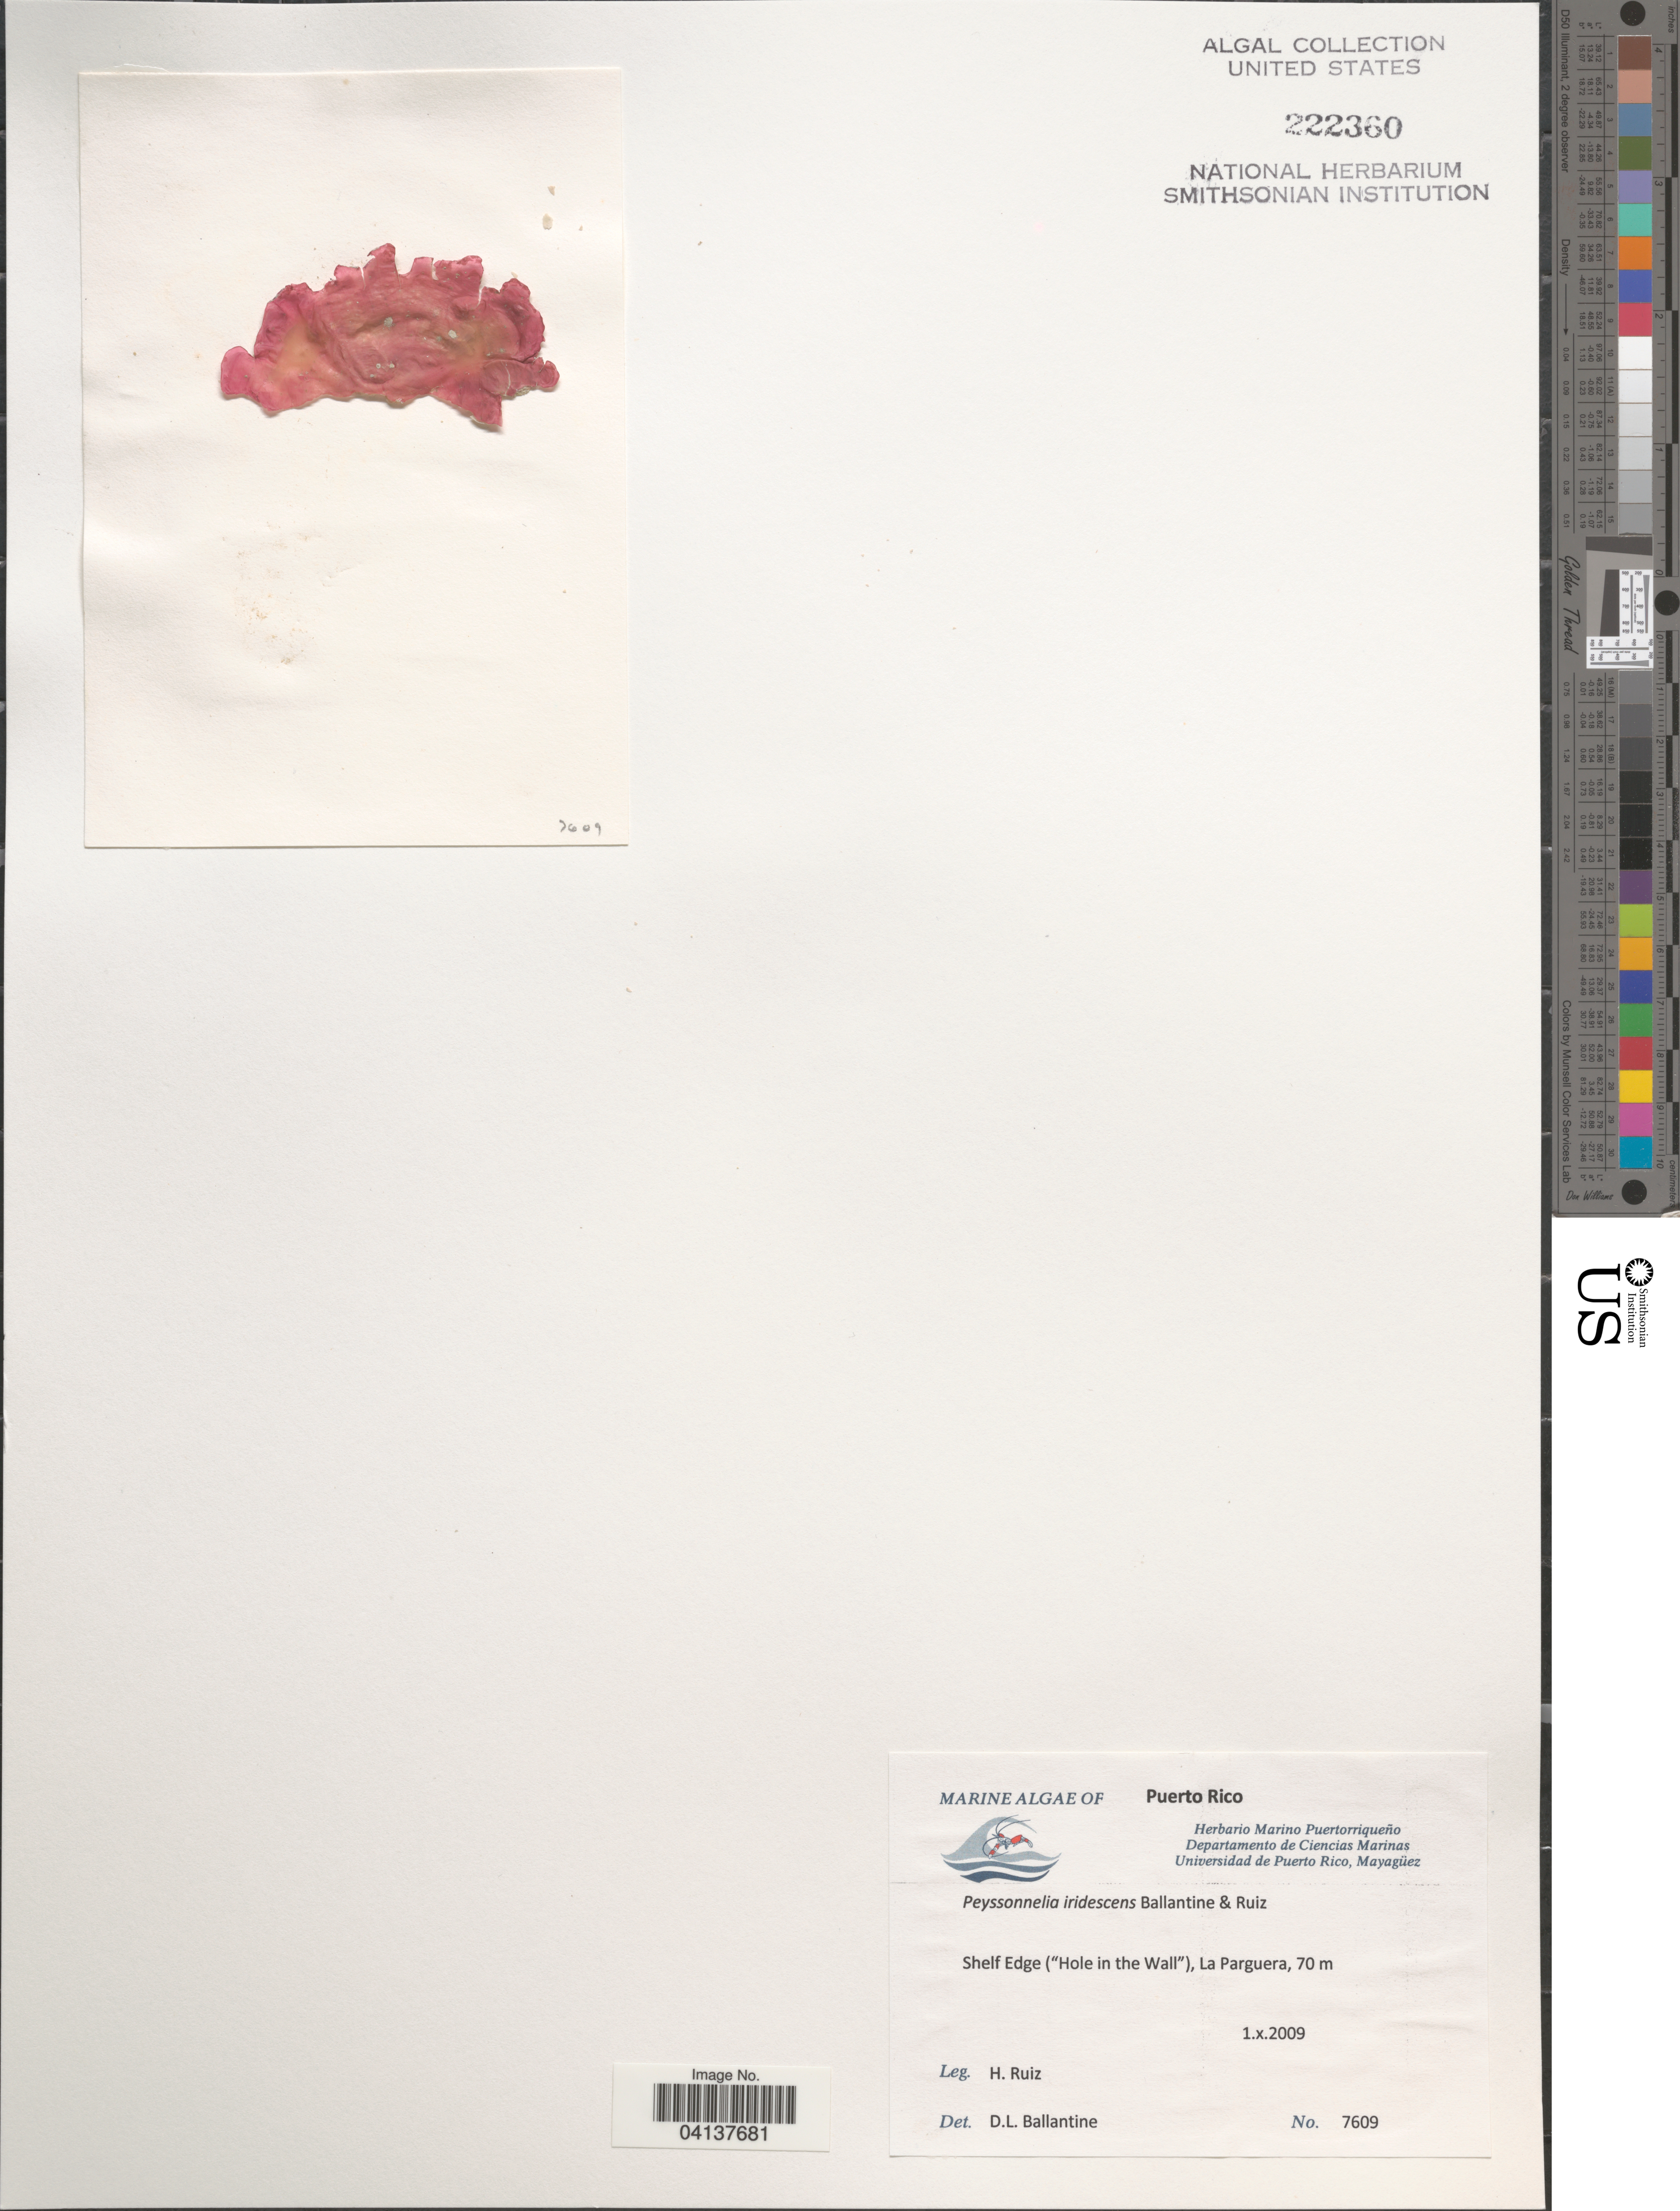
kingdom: Plantae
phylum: Rhodophyta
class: Florideophyceae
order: Peyssonneliales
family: Peyssonneliaceae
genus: Peyssonnelia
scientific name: Peyssonnelia iridescens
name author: D.L. Ballant. & H.Ruiz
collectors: H. Ruiz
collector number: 7609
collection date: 2009-10-01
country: Puerto Rico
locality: Shelf Edge ("Hole in the Wall"), La Parguera.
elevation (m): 70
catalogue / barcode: US 222360